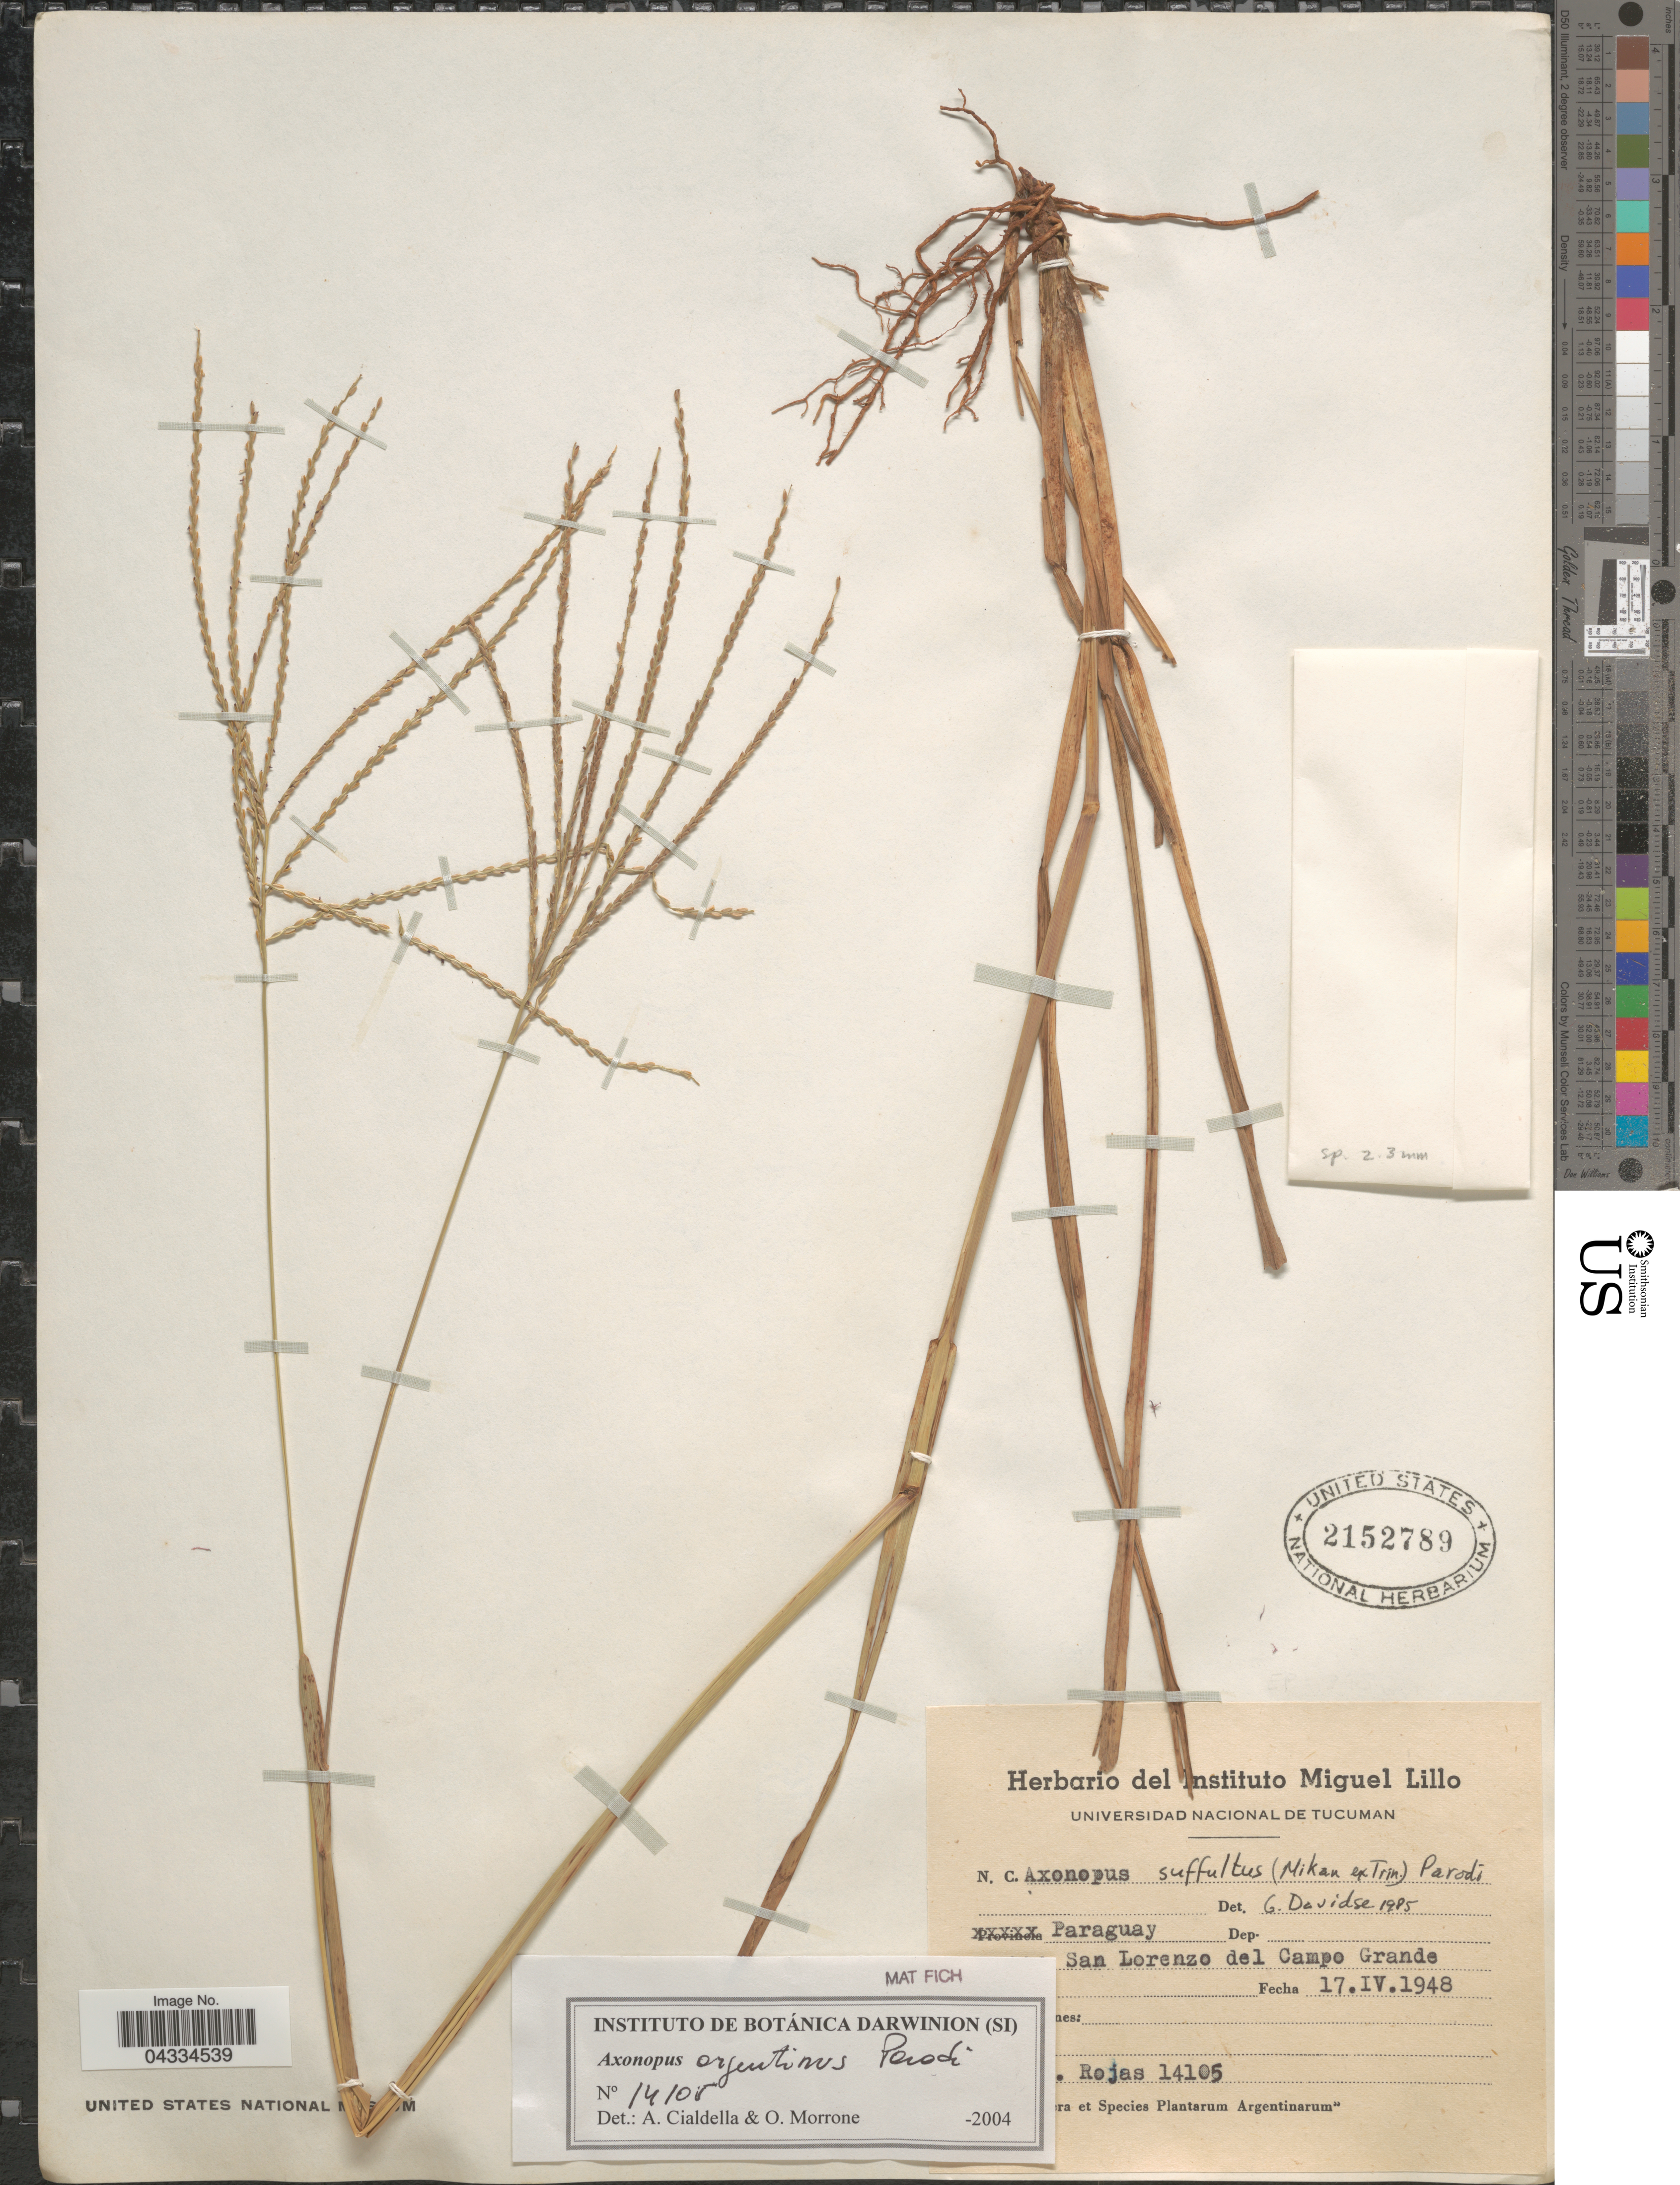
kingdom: Plantae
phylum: Tracheophyta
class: Liliopsida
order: Poales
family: Poaceae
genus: Axonopus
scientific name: Axonopus argentinus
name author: Parodi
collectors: T. Rojas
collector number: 14105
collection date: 1948-04-17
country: Paraguay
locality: San Lorenzo del Campo Grande.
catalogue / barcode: US 2152789